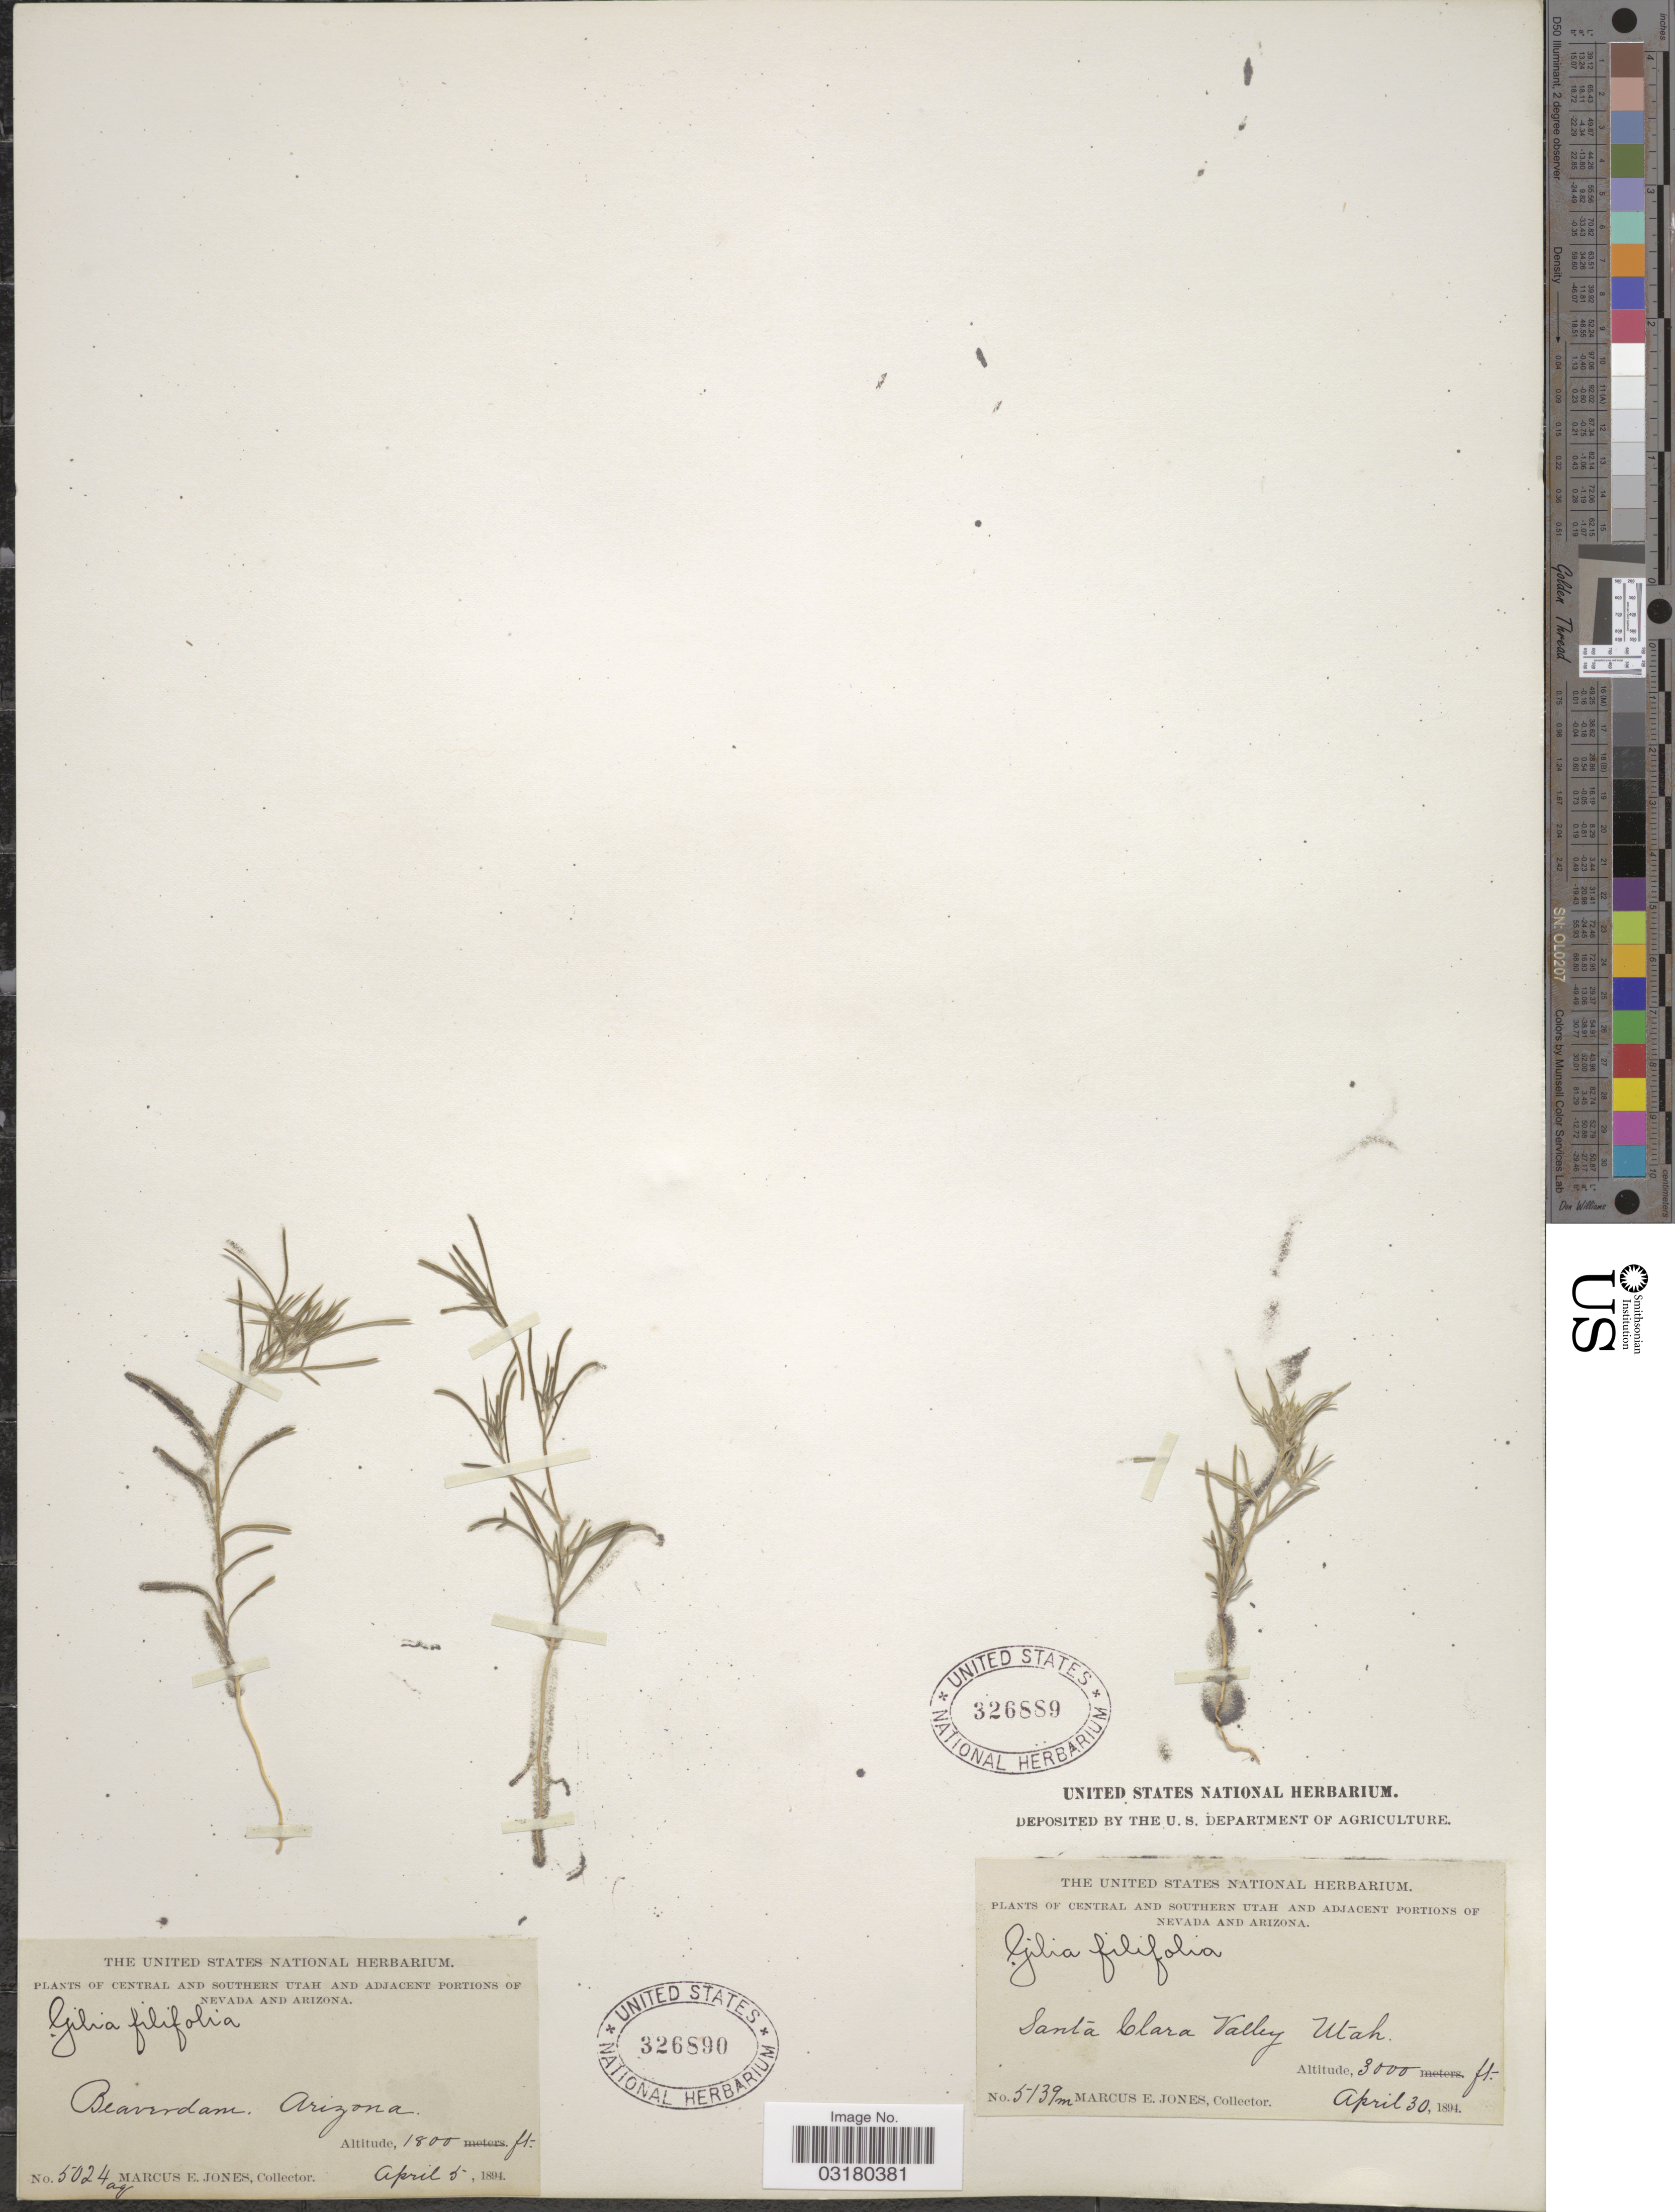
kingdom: Plantae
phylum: Tracheophyta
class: Magnoliopsida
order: Ericales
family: Polemoniaceae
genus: Eriastrum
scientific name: Eriastrum filifolium (Nutt.) Wooton & Standl.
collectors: M. E. Jones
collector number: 5024 aq*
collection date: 1894-04-05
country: United States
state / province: Utah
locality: Central and Southern Utah. Beaverdam.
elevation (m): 549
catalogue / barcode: US 326890-2